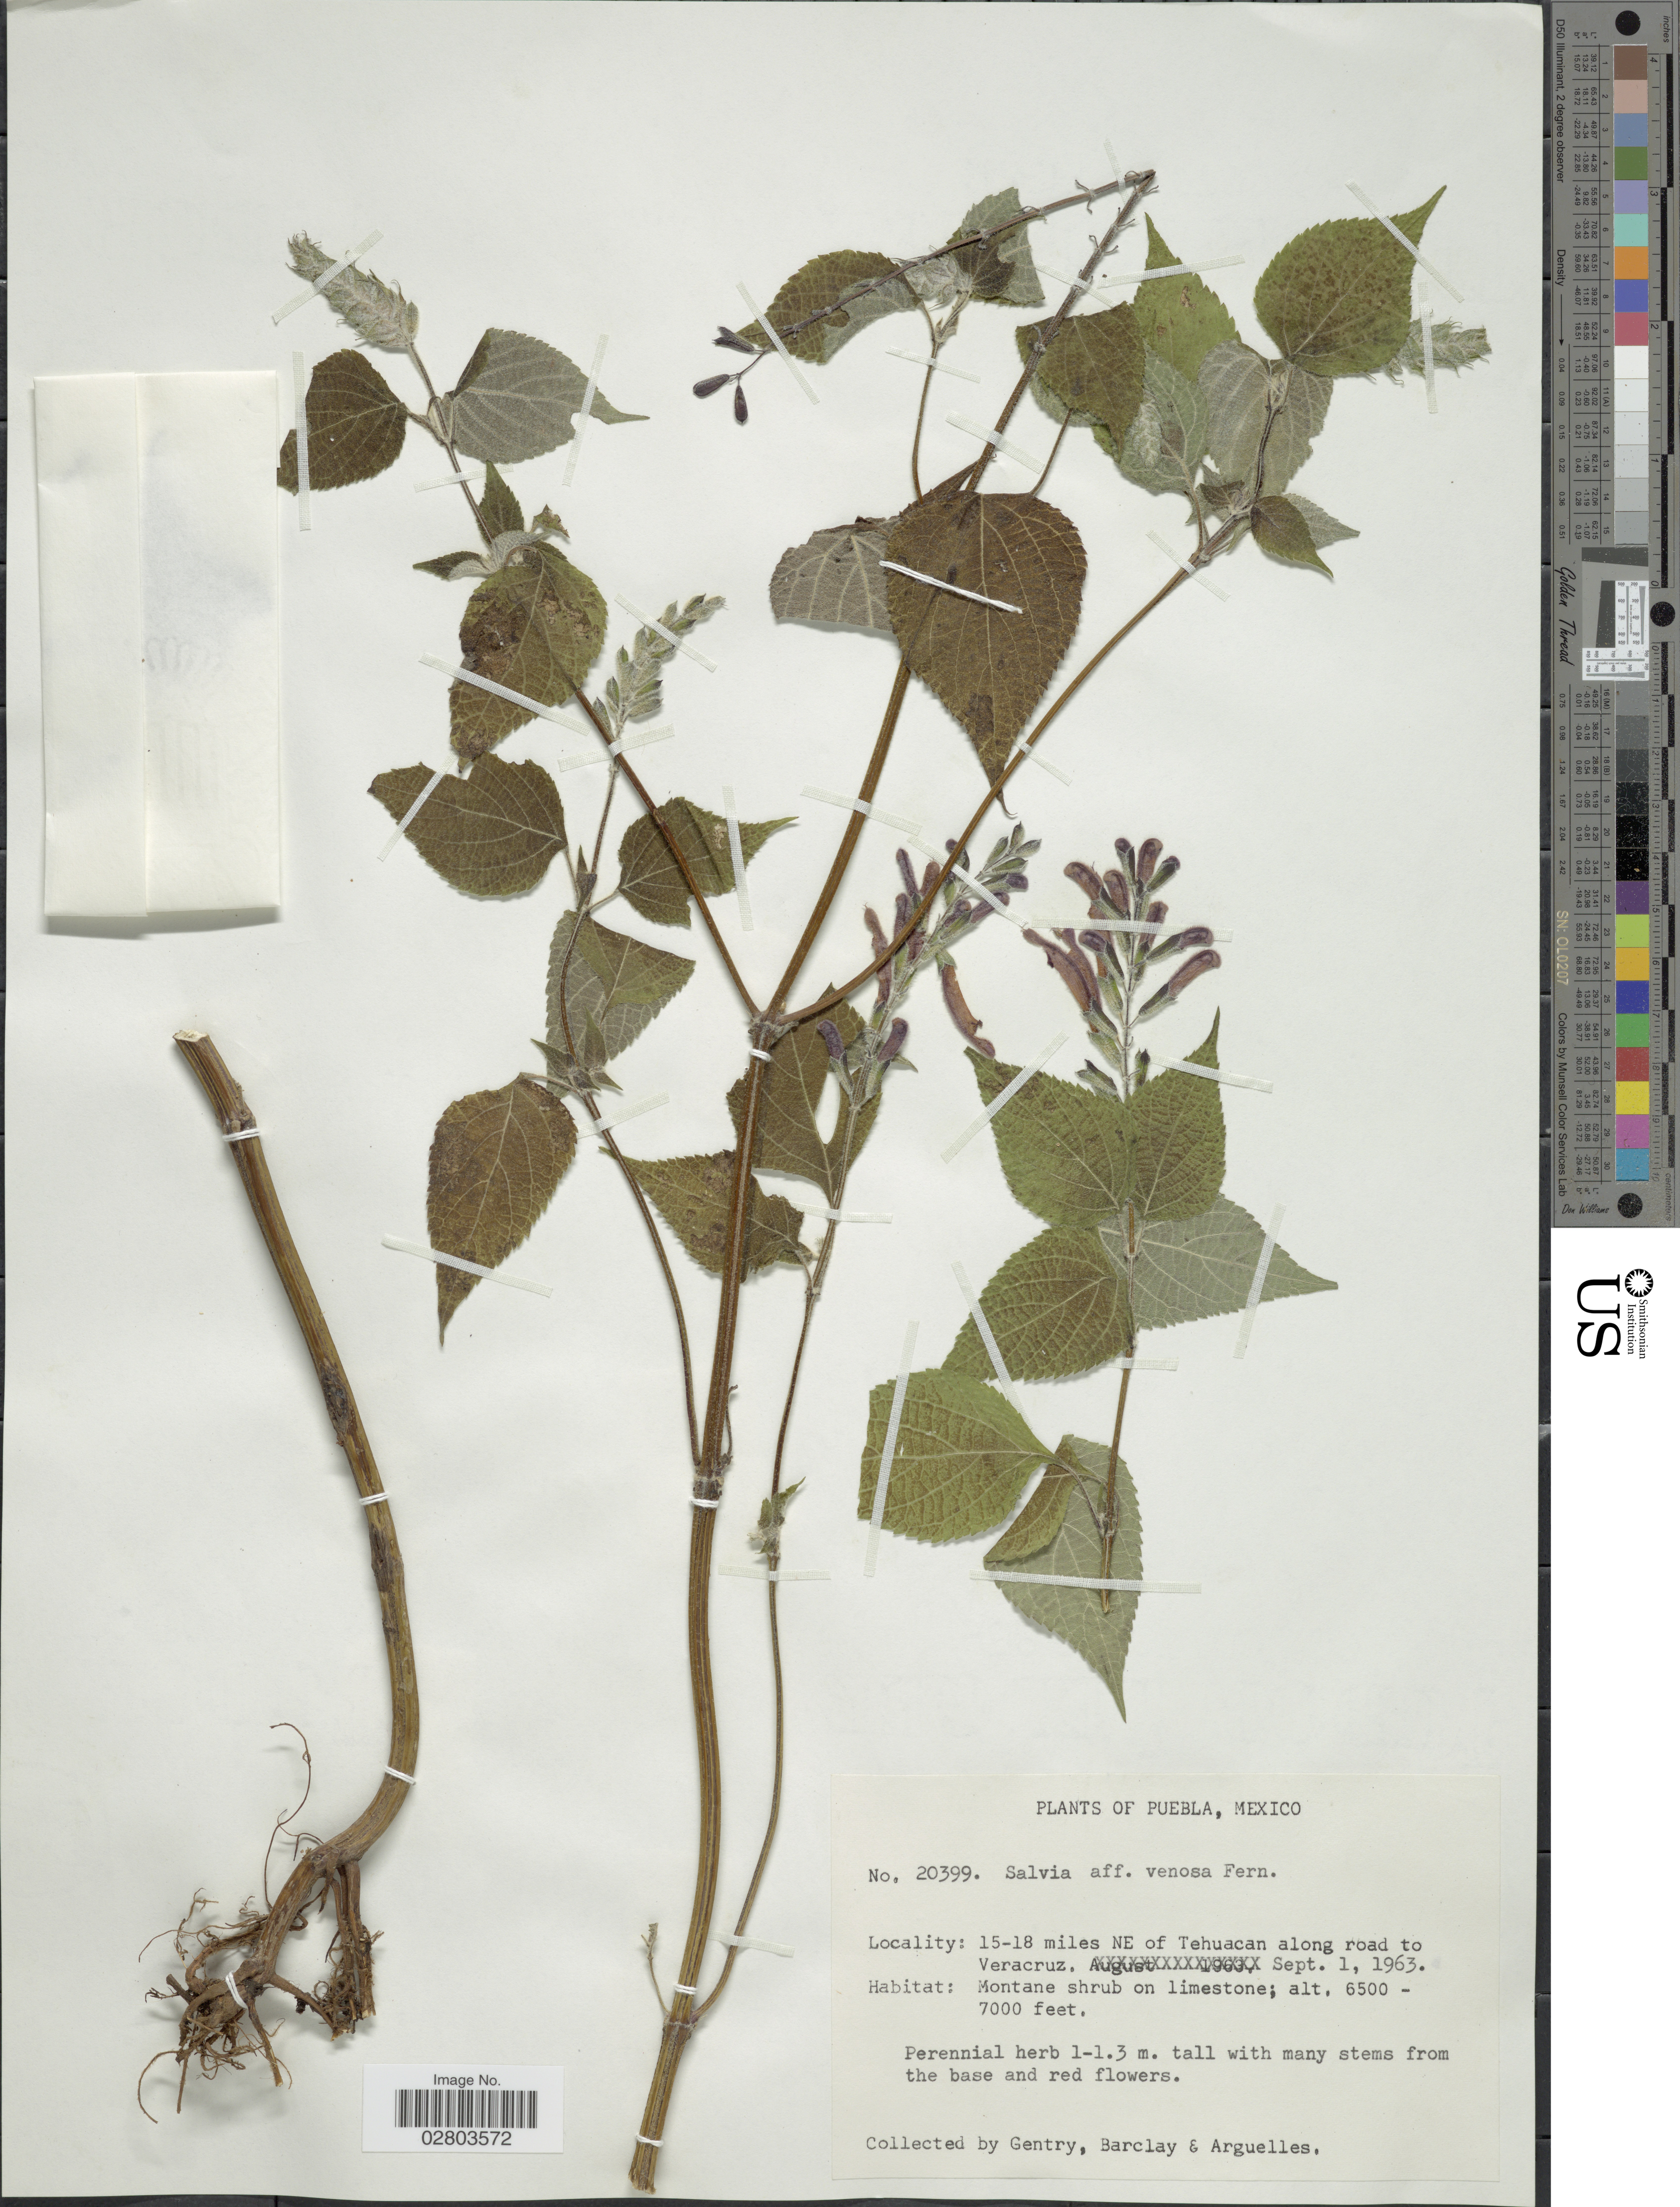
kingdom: Plantae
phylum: Tracheophyta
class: Magnoliopsida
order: Lamiales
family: Lamiaceae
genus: Salvia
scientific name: Salvia venosa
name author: Fernald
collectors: Gentry, --, -- Barclay & Arguelles, --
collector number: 20399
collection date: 1963-09-01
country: Mexico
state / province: Puebla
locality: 15-18 miles NE of Tehuacan along road to Veracruz.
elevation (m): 1981